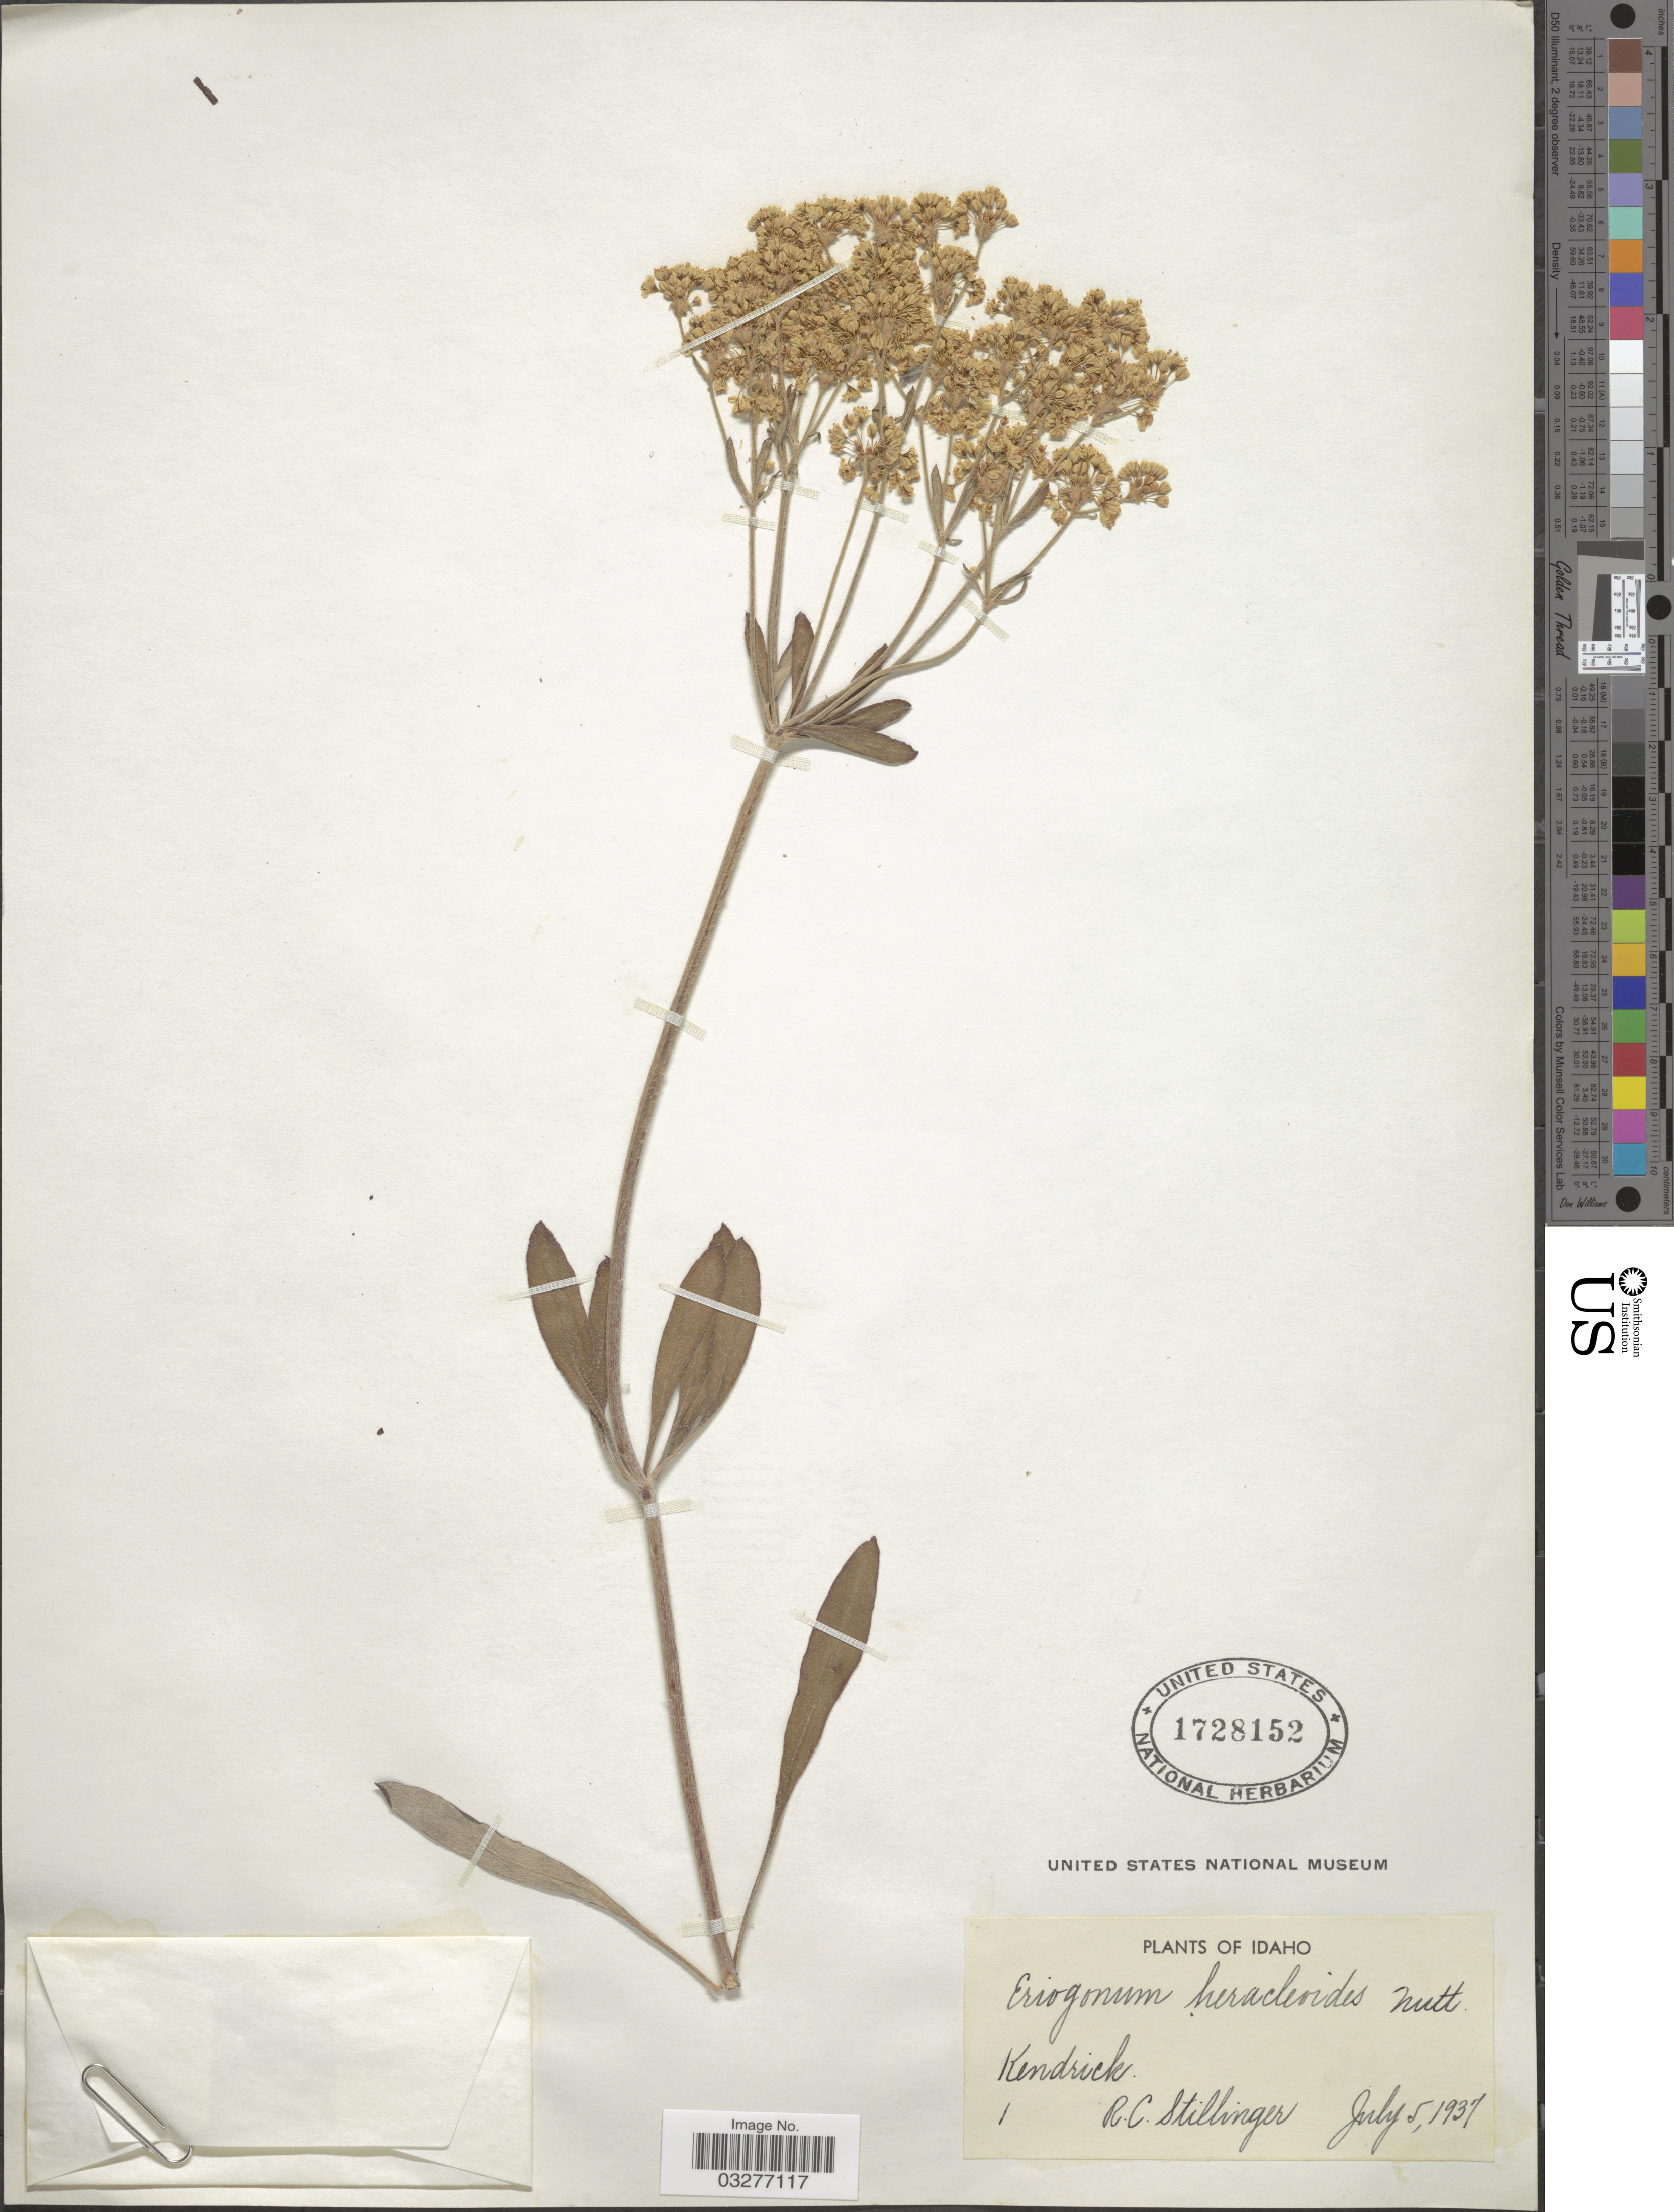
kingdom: Plantae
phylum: Tracheophyta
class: Magnoliopsida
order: Caryophyllales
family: Polygonaceae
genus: Eriogonum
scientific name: Eriogonum heracleoides var. heracleoides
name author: Nutt.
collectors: R. Stillinger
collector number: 1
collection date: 1937-07-05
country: United States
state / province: Idaho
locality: Kendrick.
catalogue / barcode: US 1728152